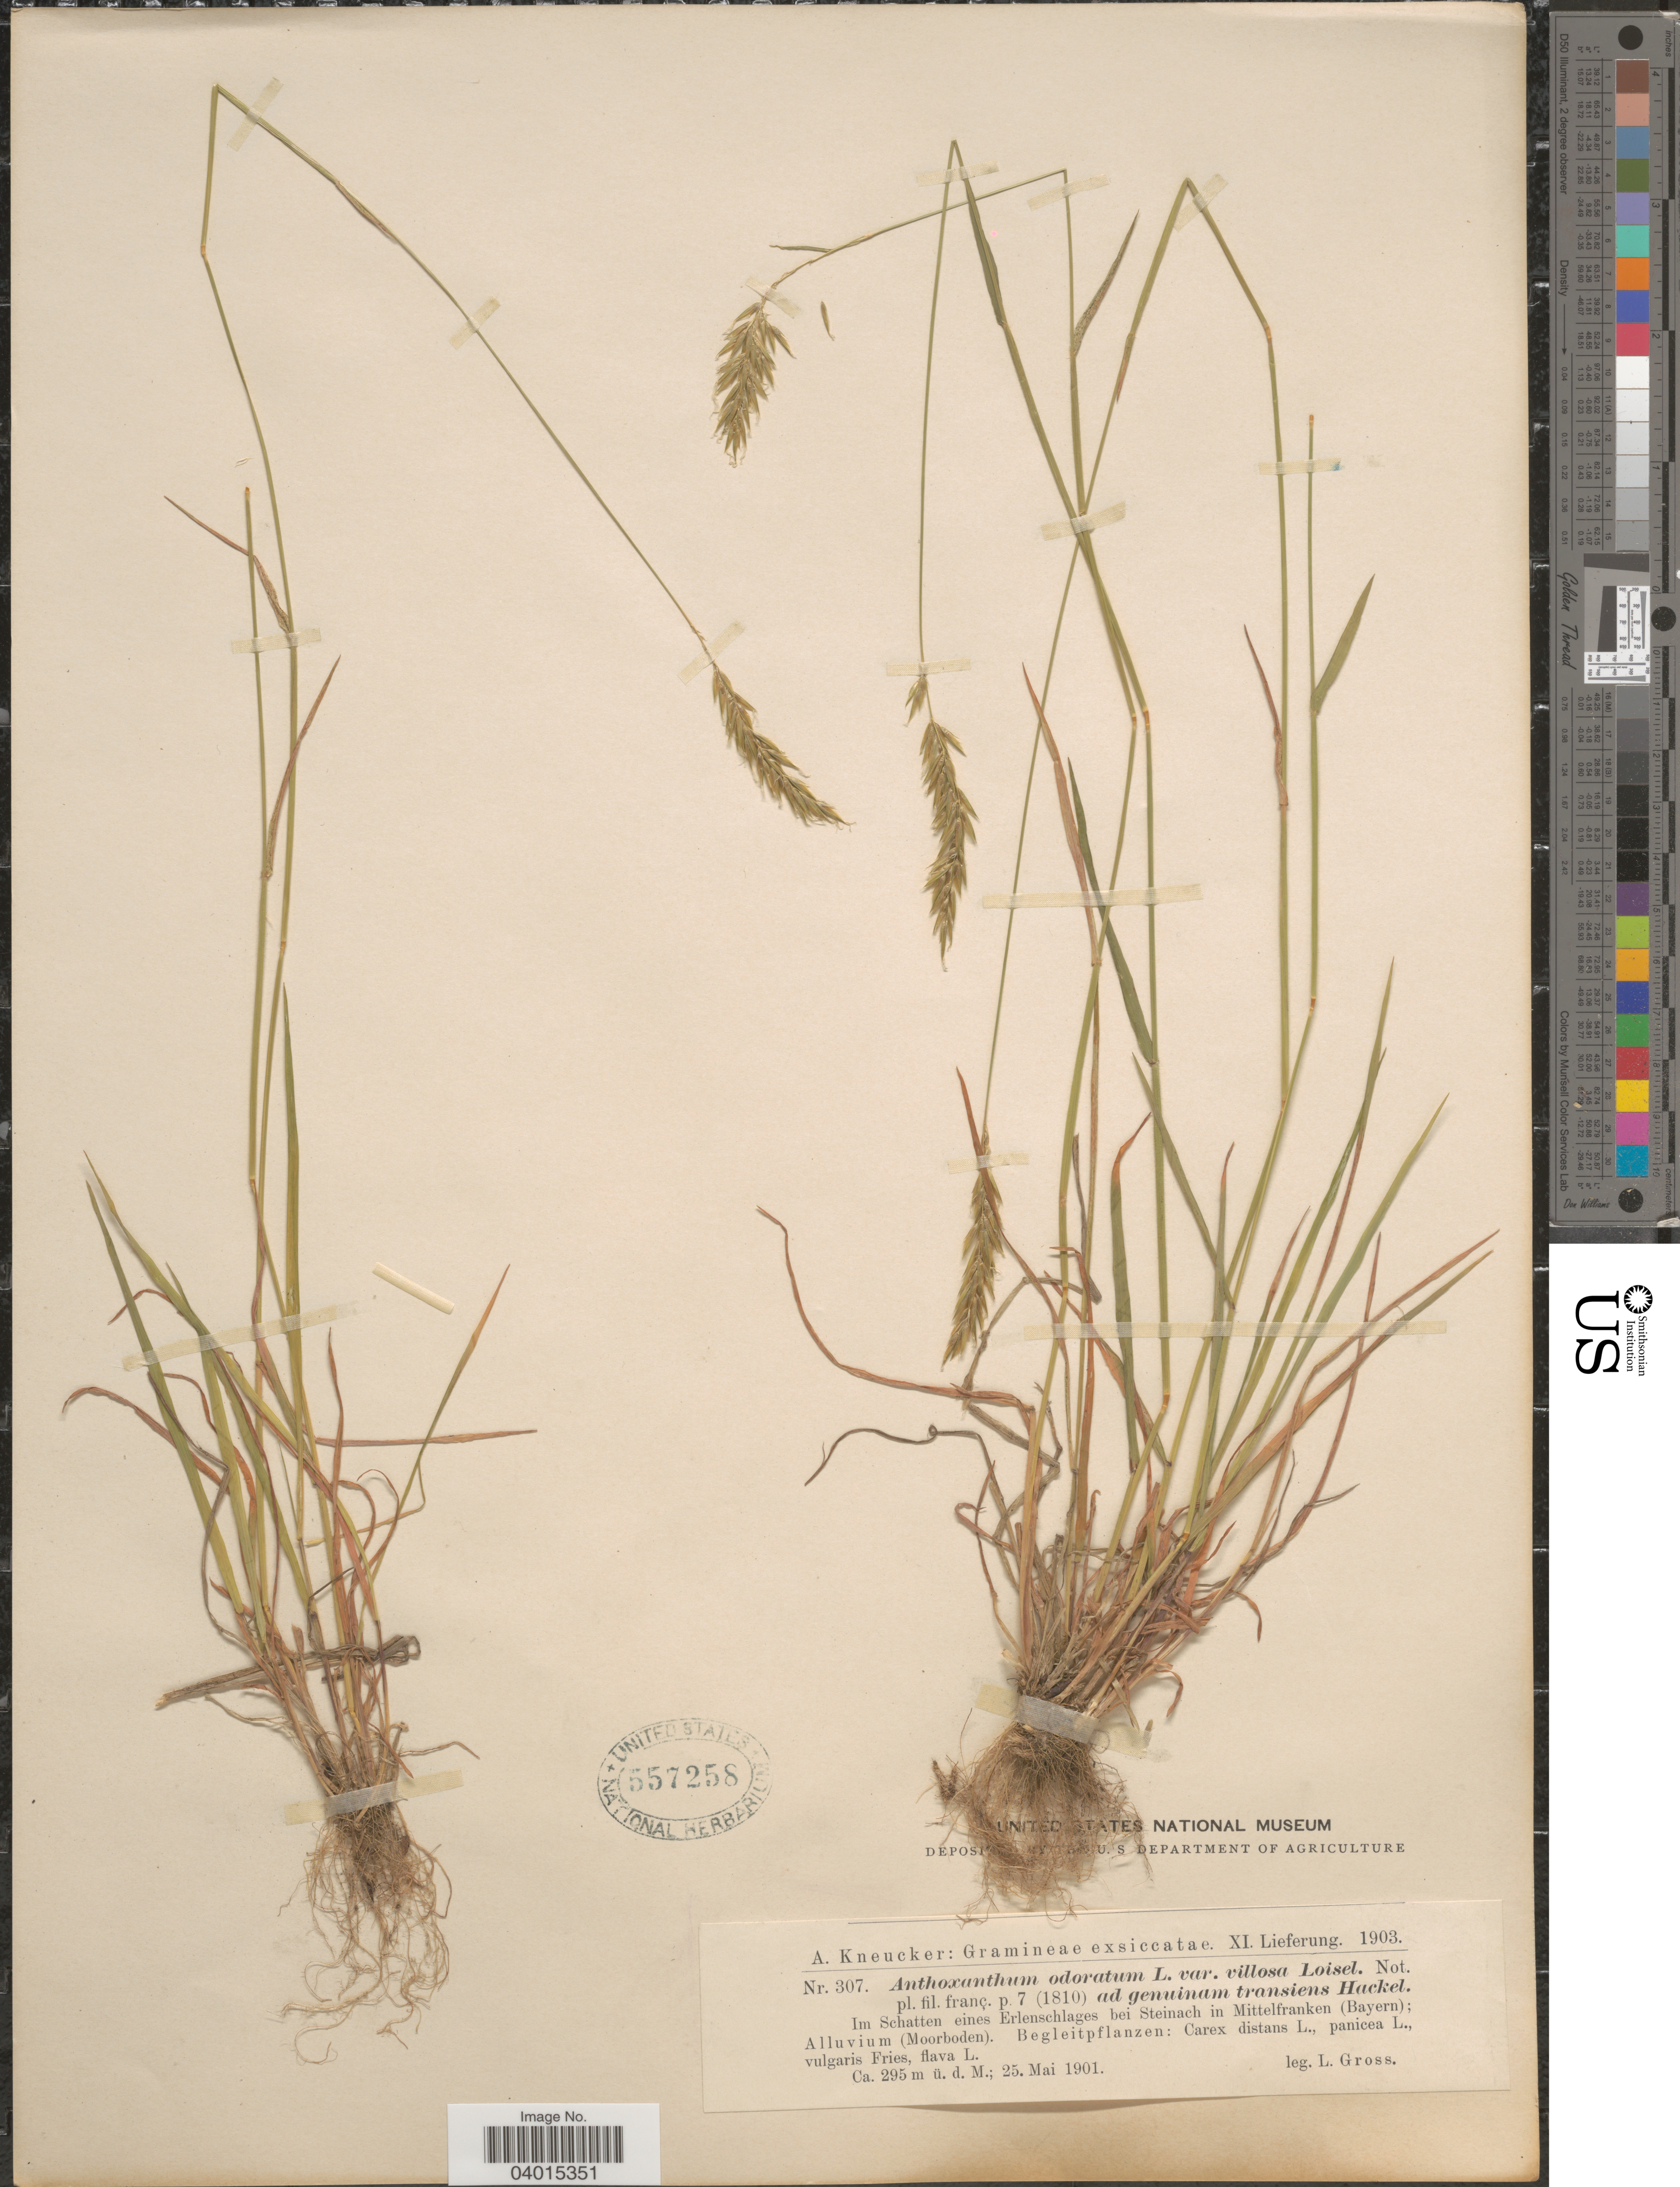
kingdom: Plantae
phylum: Tracheophyta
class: Liliopsida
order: Poales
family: Poaceae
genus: Anthoxanthum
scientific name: Anthoxanthum odoratum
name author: L.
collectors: L. Gross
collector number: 307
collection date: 1901-05-25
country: Germany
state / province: Bayern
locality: Im Schatten eines Erlenschlages bei Steinach in Mittelfranken (Bayern); Alluvium (Moorboden).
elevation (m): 295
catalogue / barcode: US 557258